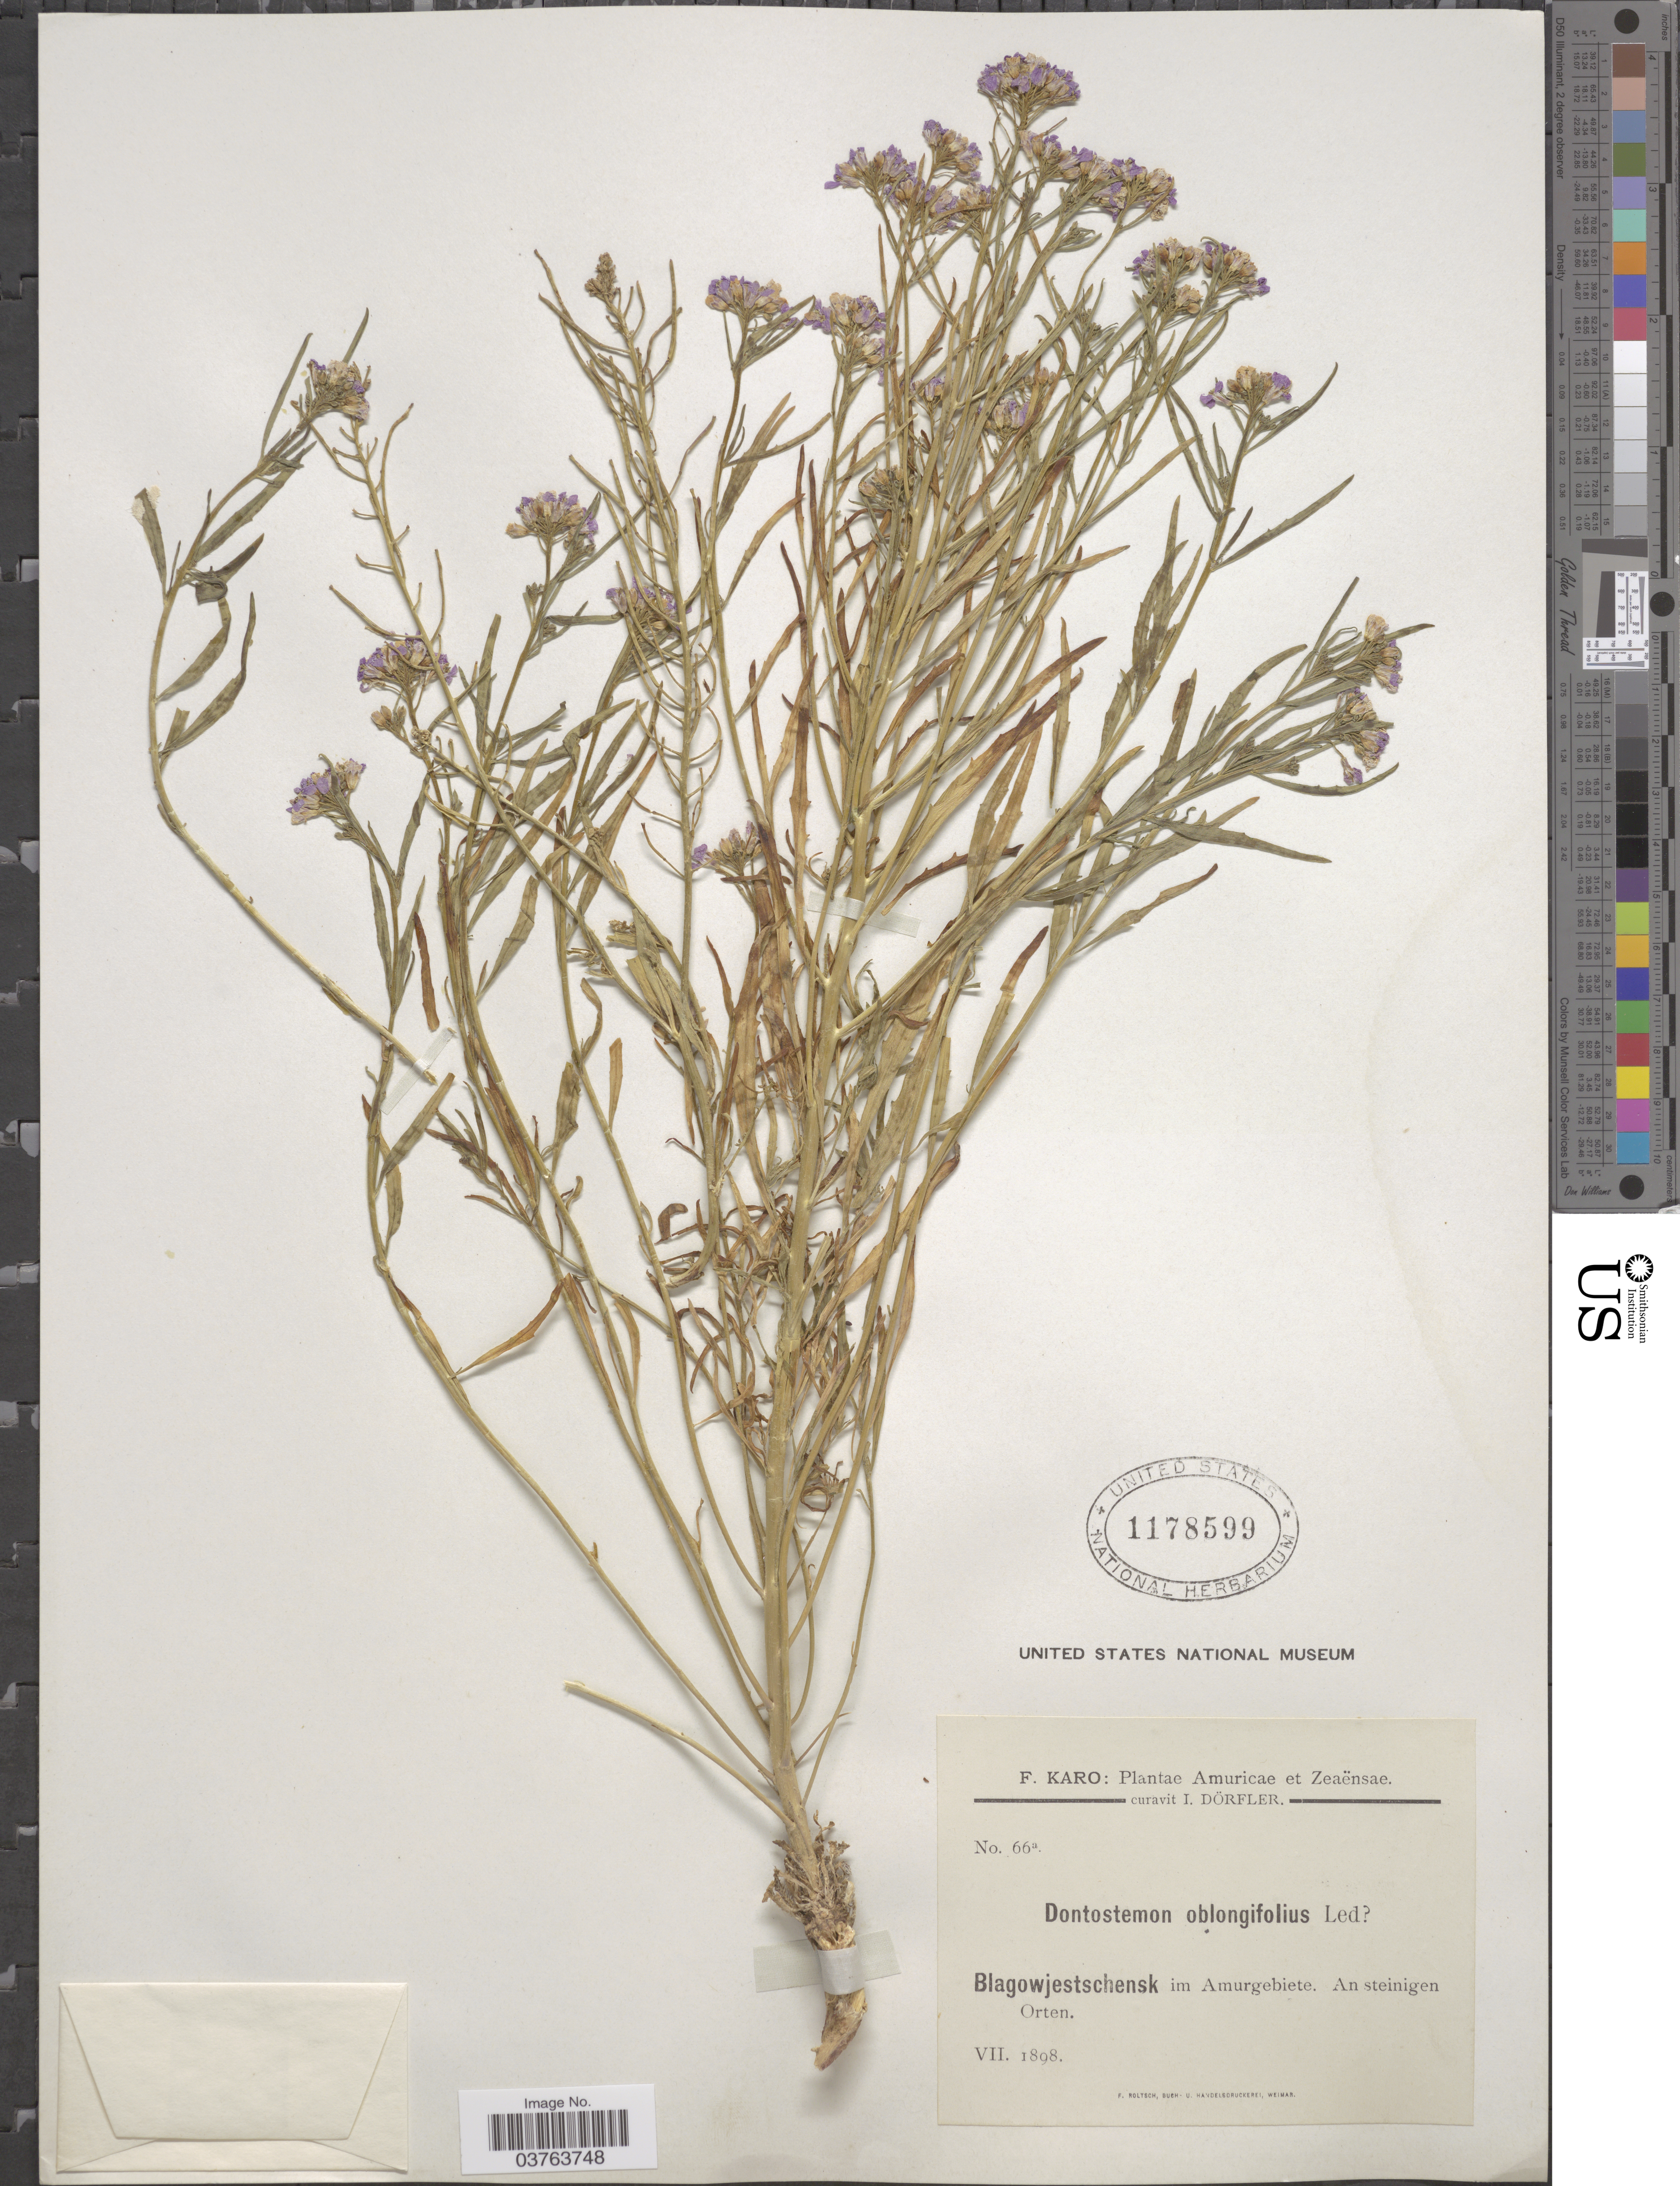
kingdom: Plantae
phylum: Tracheophyta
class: Magnoliopsida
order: Brassicales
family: Brassicaceae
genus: Dontostemon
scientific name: Dontostemon oblongifolius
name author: Ledeb.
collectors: F. Karo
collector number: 66a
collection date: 1898-07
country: Russian Federation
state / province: Amur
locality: Amuricae et Zeaënsae. Blagowjestschensk im Amurgebiete. An steinigen Orten.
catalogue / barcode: US 1178599